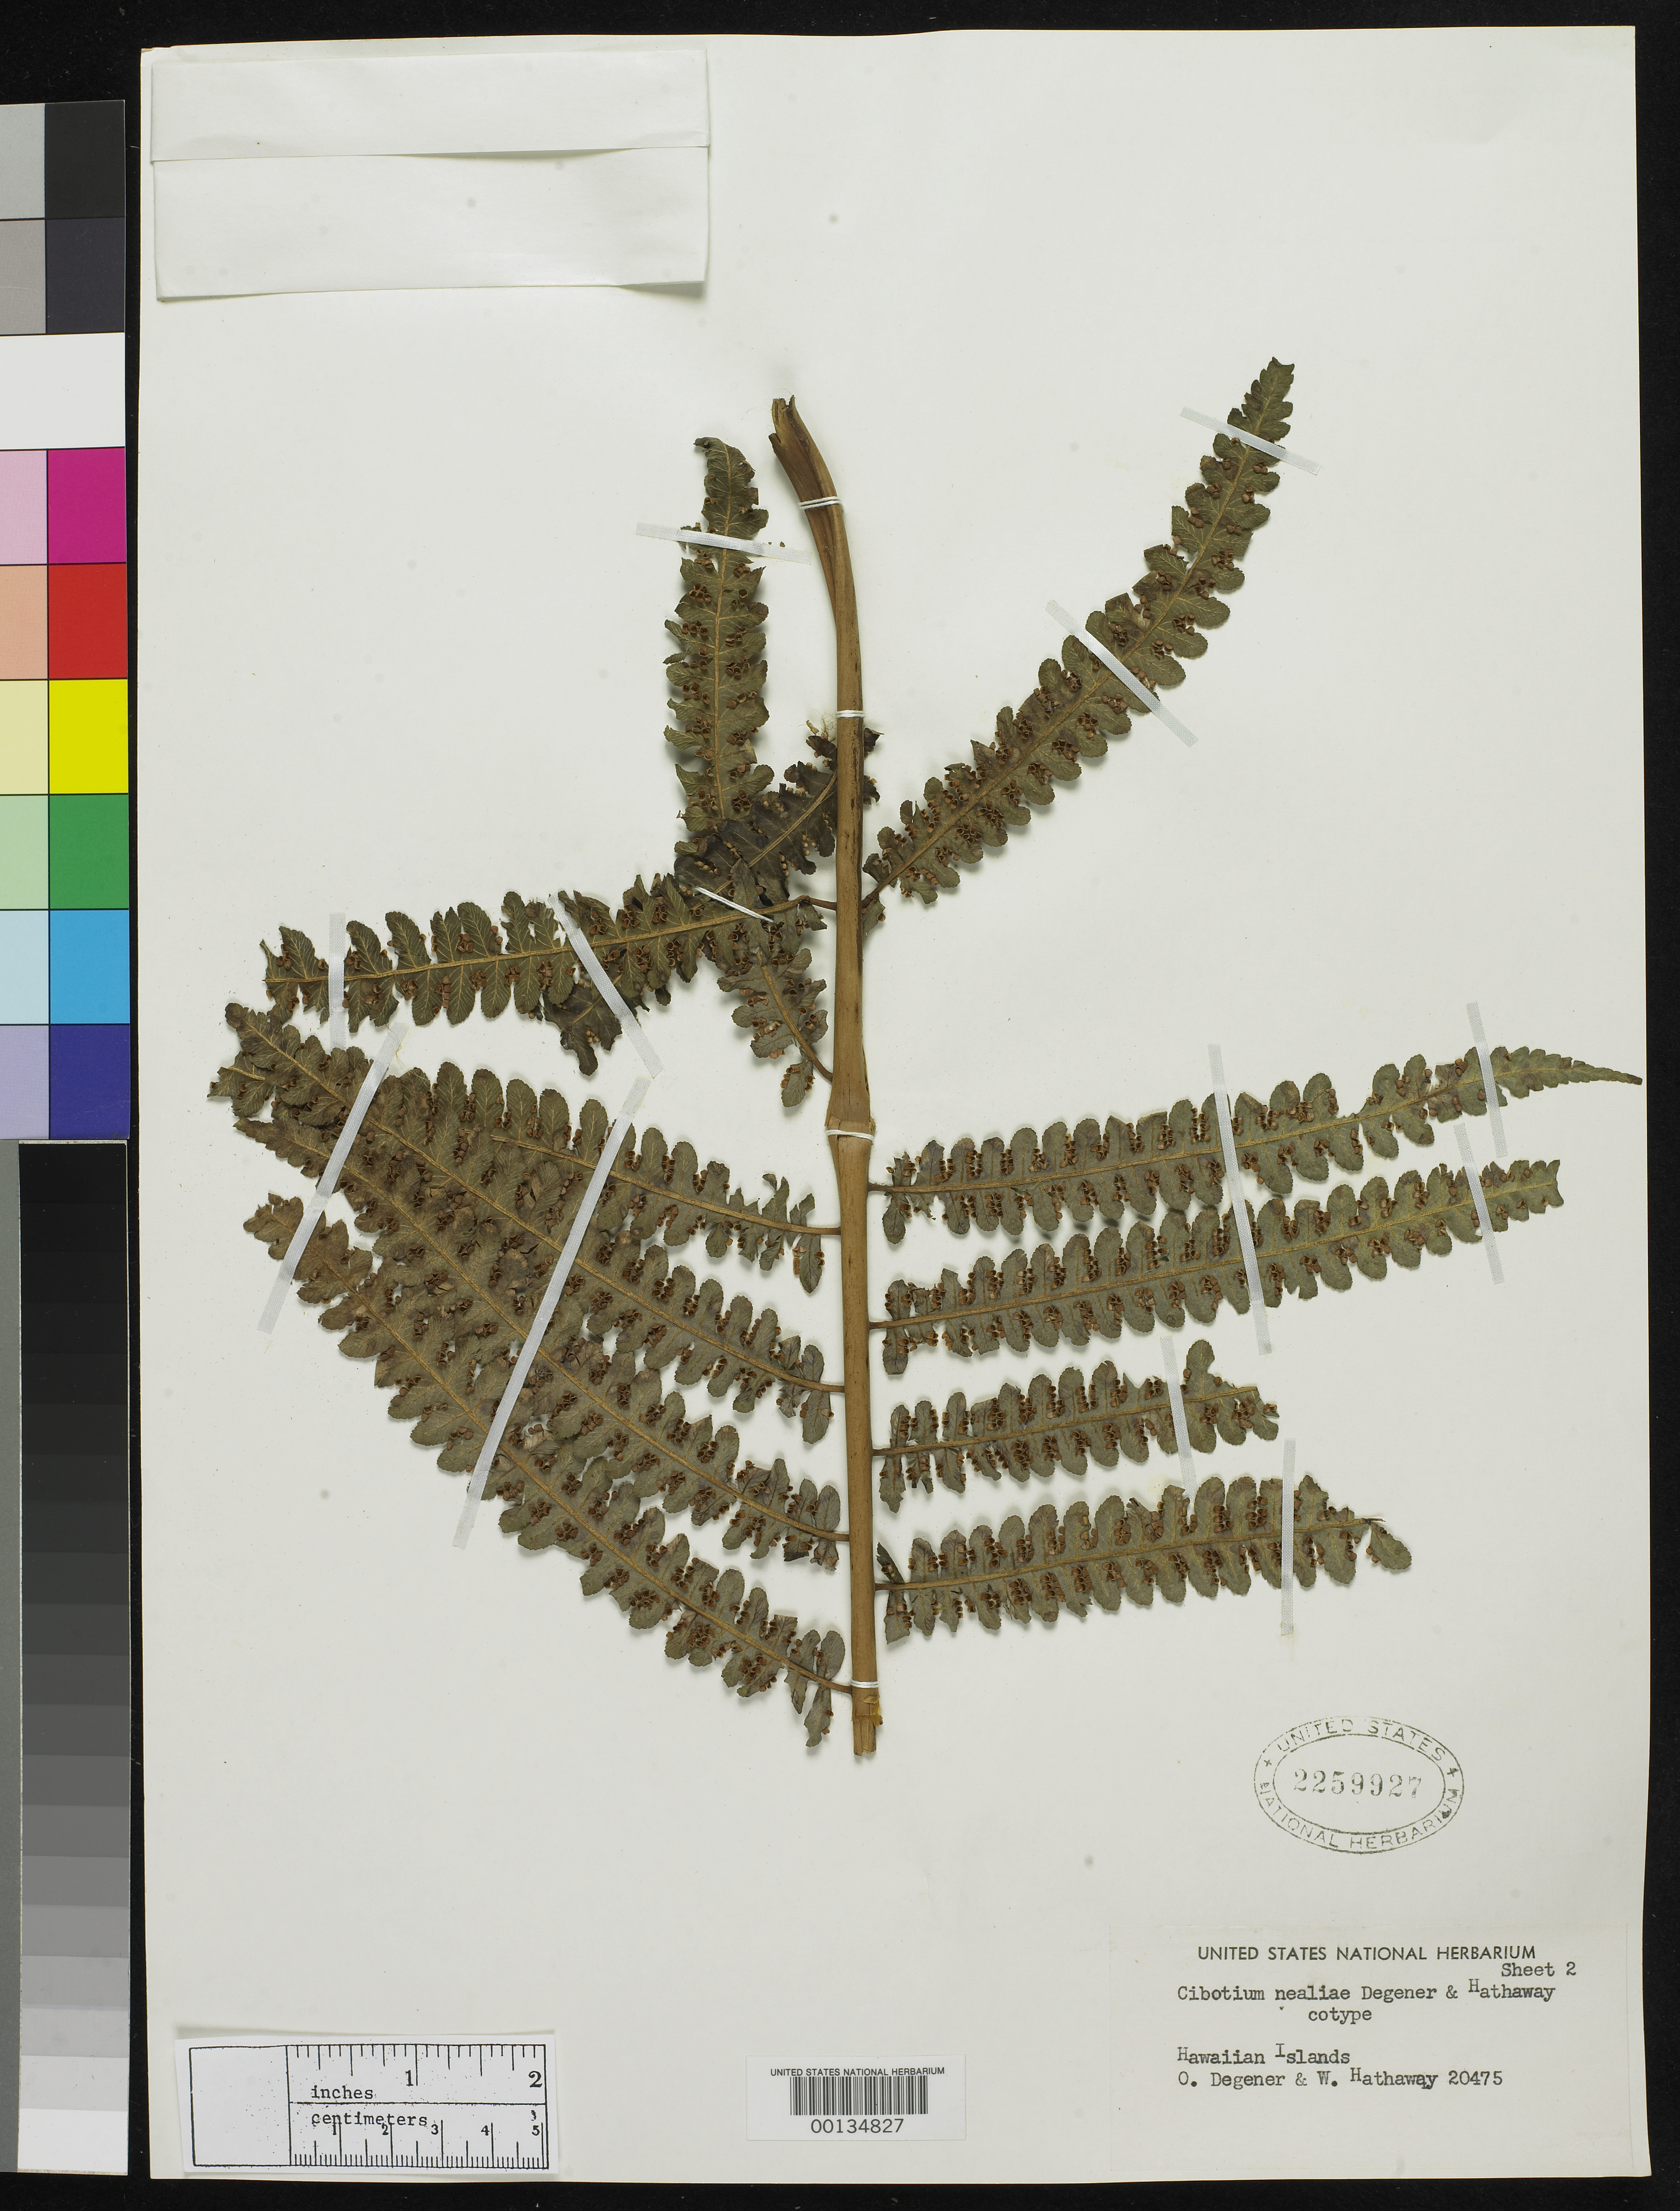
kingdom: Plantae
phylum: Tracheophyta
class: Polypodiopsida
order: Cyatheales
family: Cibotiaceae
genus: Cibotium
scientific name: Cibotium nealiae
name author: O. Deg.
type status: Isotype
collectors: O. Degener & W. H. Hatheway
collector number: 20475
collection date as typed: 04 Feb 1950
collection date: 1950-02-04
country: United States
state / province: Hawaii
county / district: Kauai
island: Kaua'i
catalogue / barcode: US 2259927